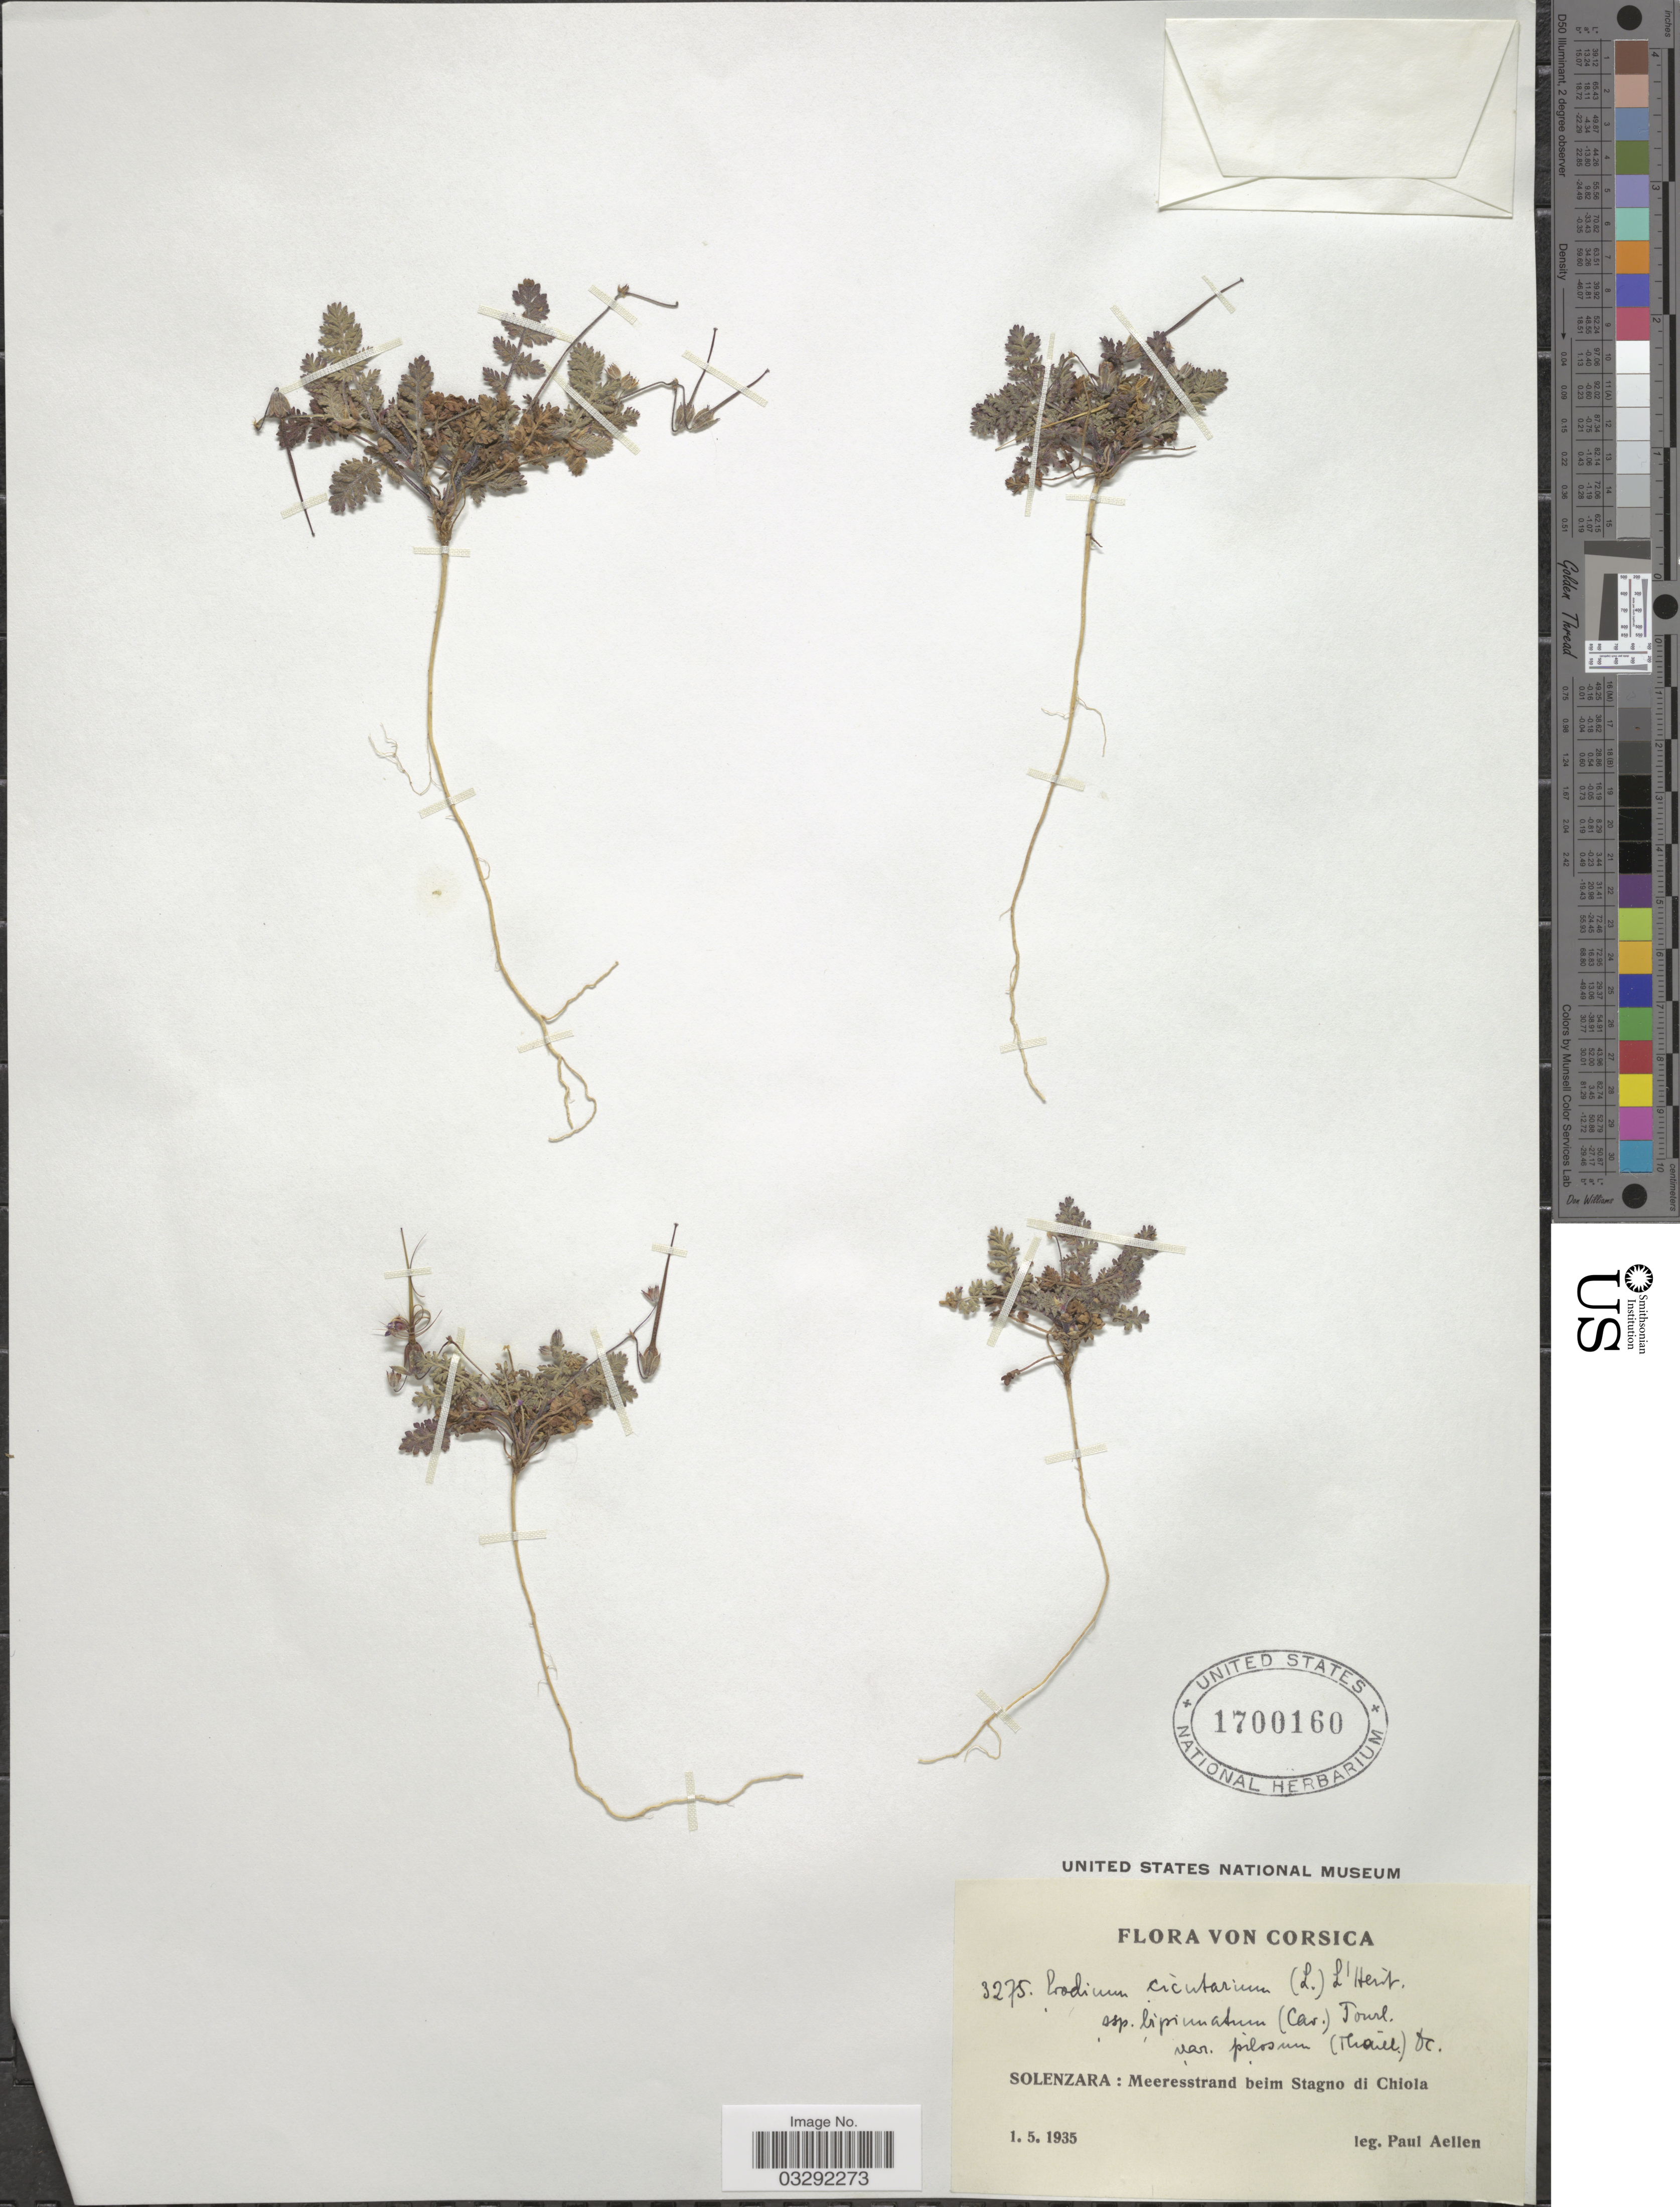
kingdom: Plantae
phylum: Tracheophyta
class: Magnoliopsida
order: Geraniales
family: Geraniaceae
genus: Erodium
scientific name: Erodium cicutarium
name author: (L.) L'Hér.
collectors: P. Aellen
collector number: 3275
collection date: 1935-05-01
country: France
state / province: Corsica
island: Corse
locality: Solenzara: Meeresstrand beim Stagno di Chiola.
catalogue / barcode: US 1700160